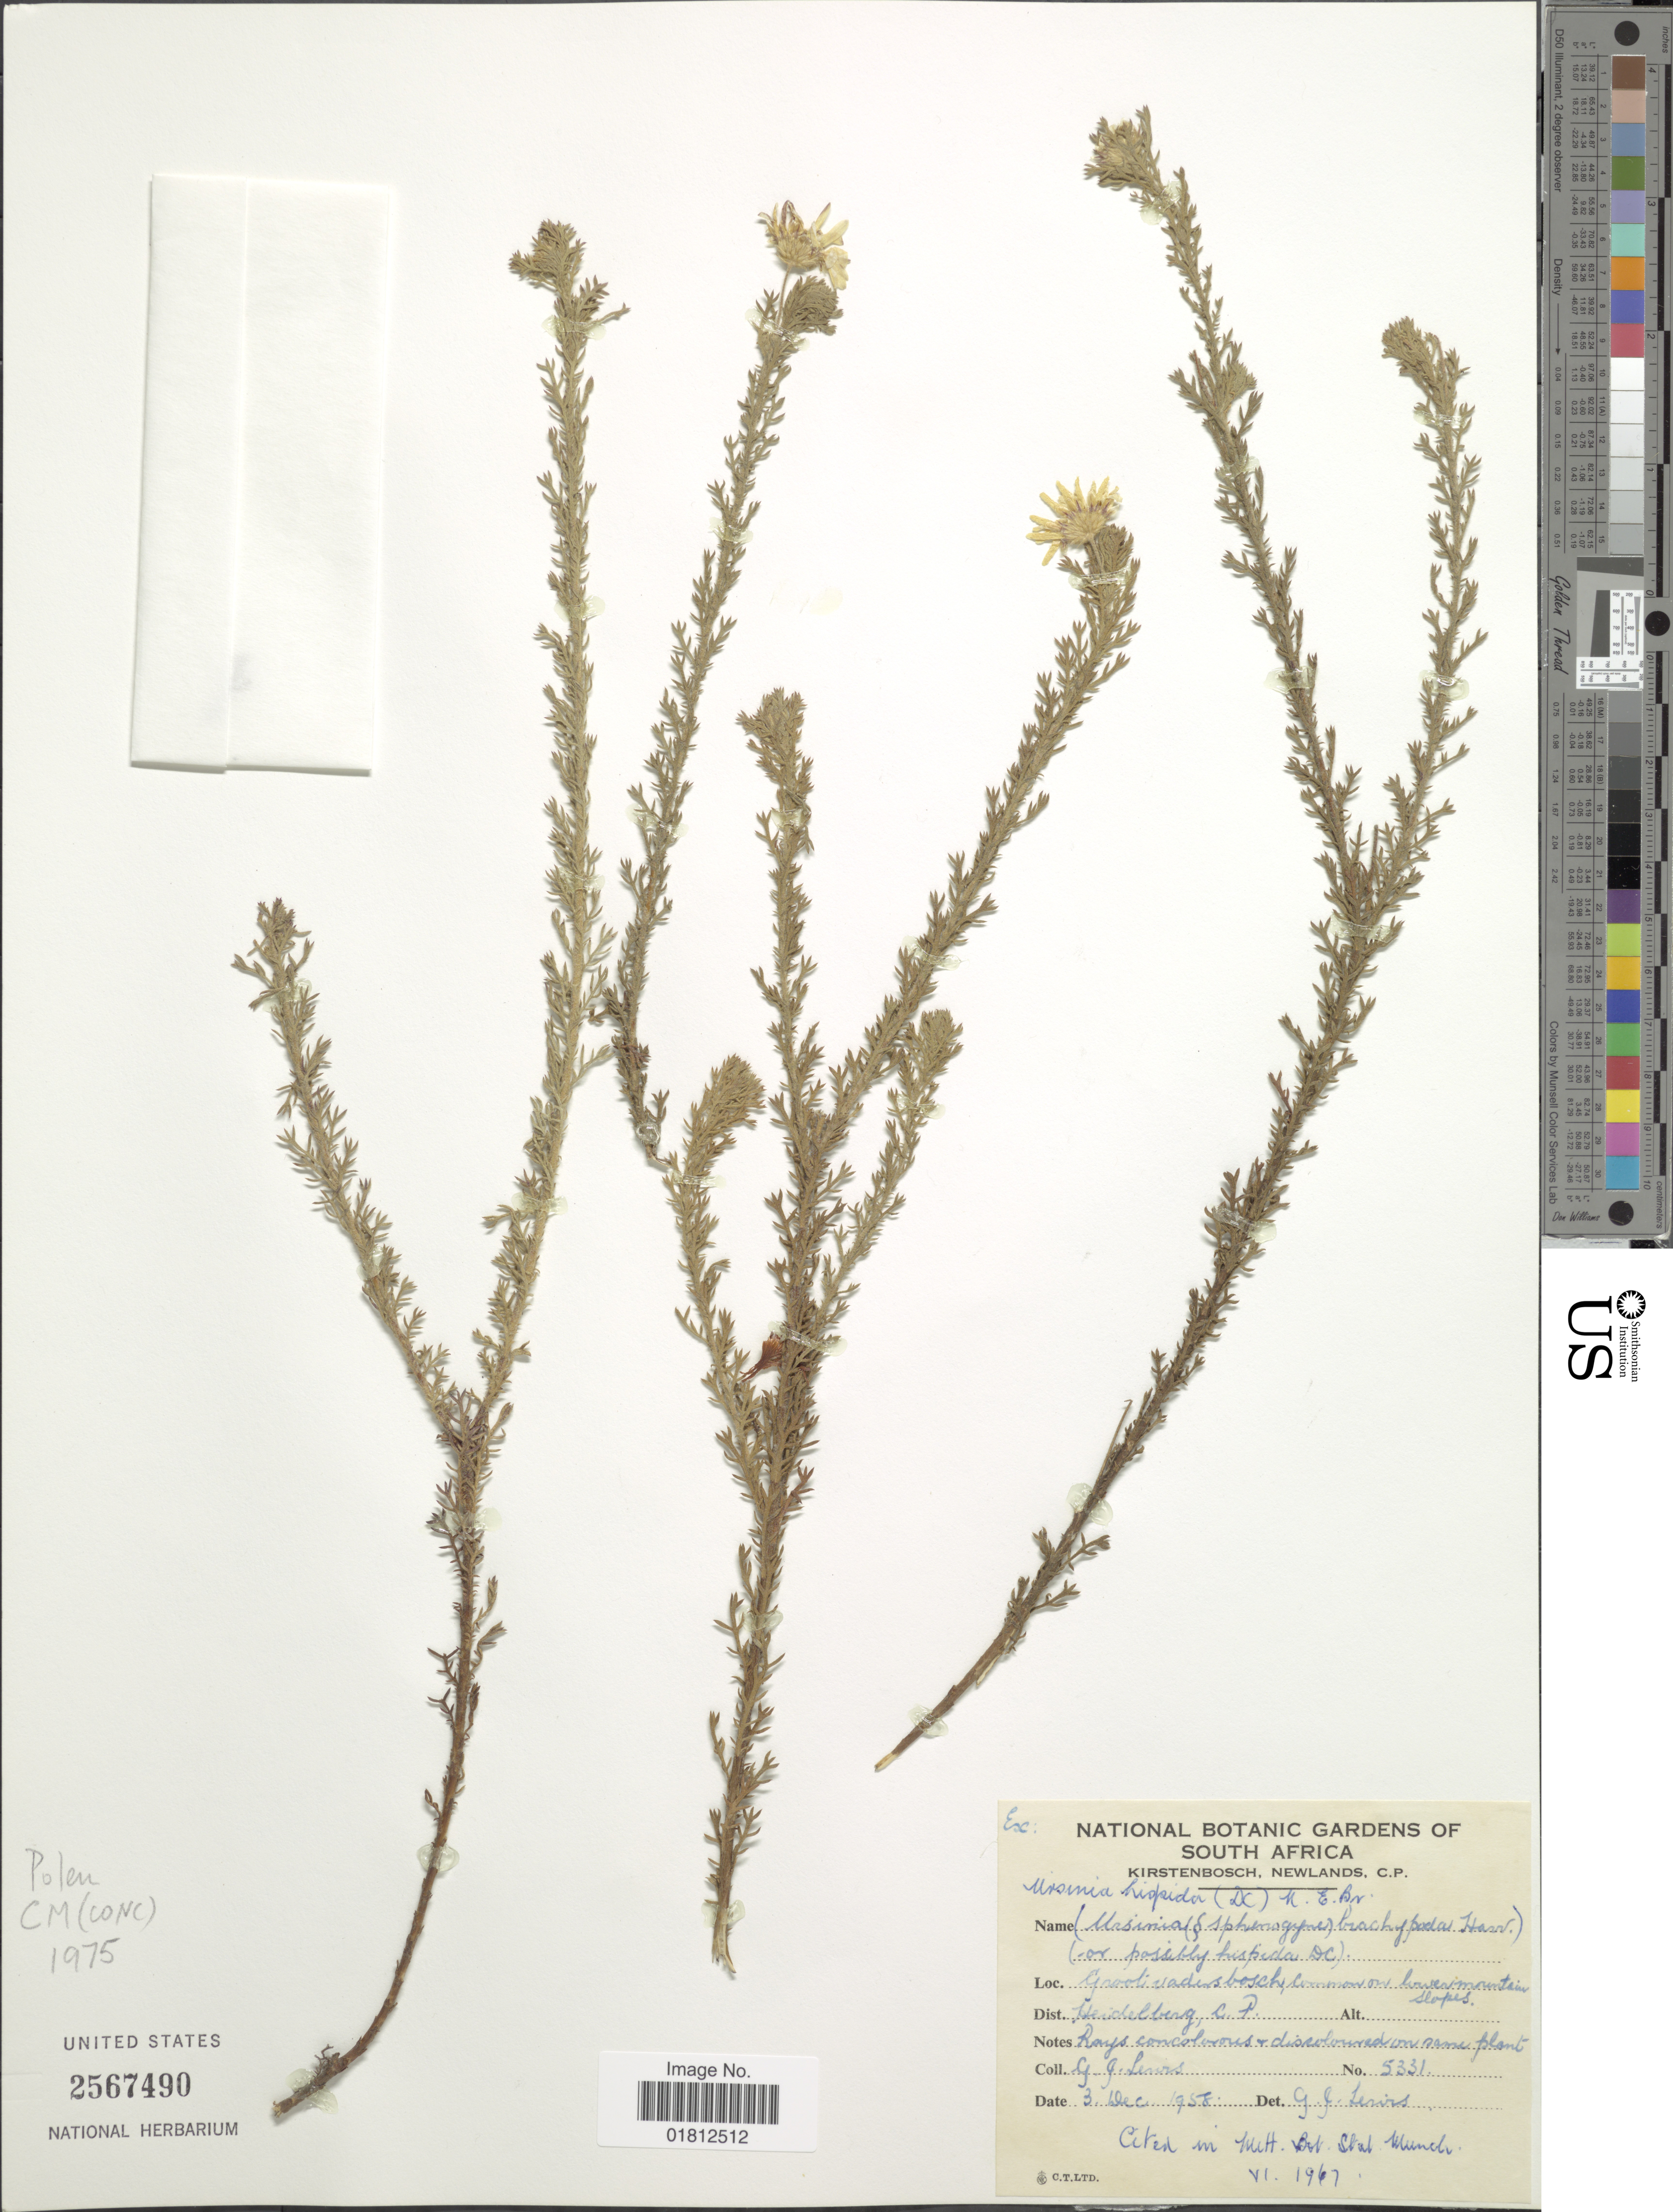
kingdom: Plantae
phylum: Tracheophyta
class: Magnoliopsida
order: Asterales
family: Asteraceae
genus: Ursinia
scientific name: Ursinia hispida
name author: DC.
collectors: G. J. Lewis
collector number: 5331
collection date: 1958-12-03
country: South Africa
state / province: Western Cape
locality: Groot vaderbosch, common on lower mountain slopes, Dist. Heidelberg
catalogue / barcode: US 2567490